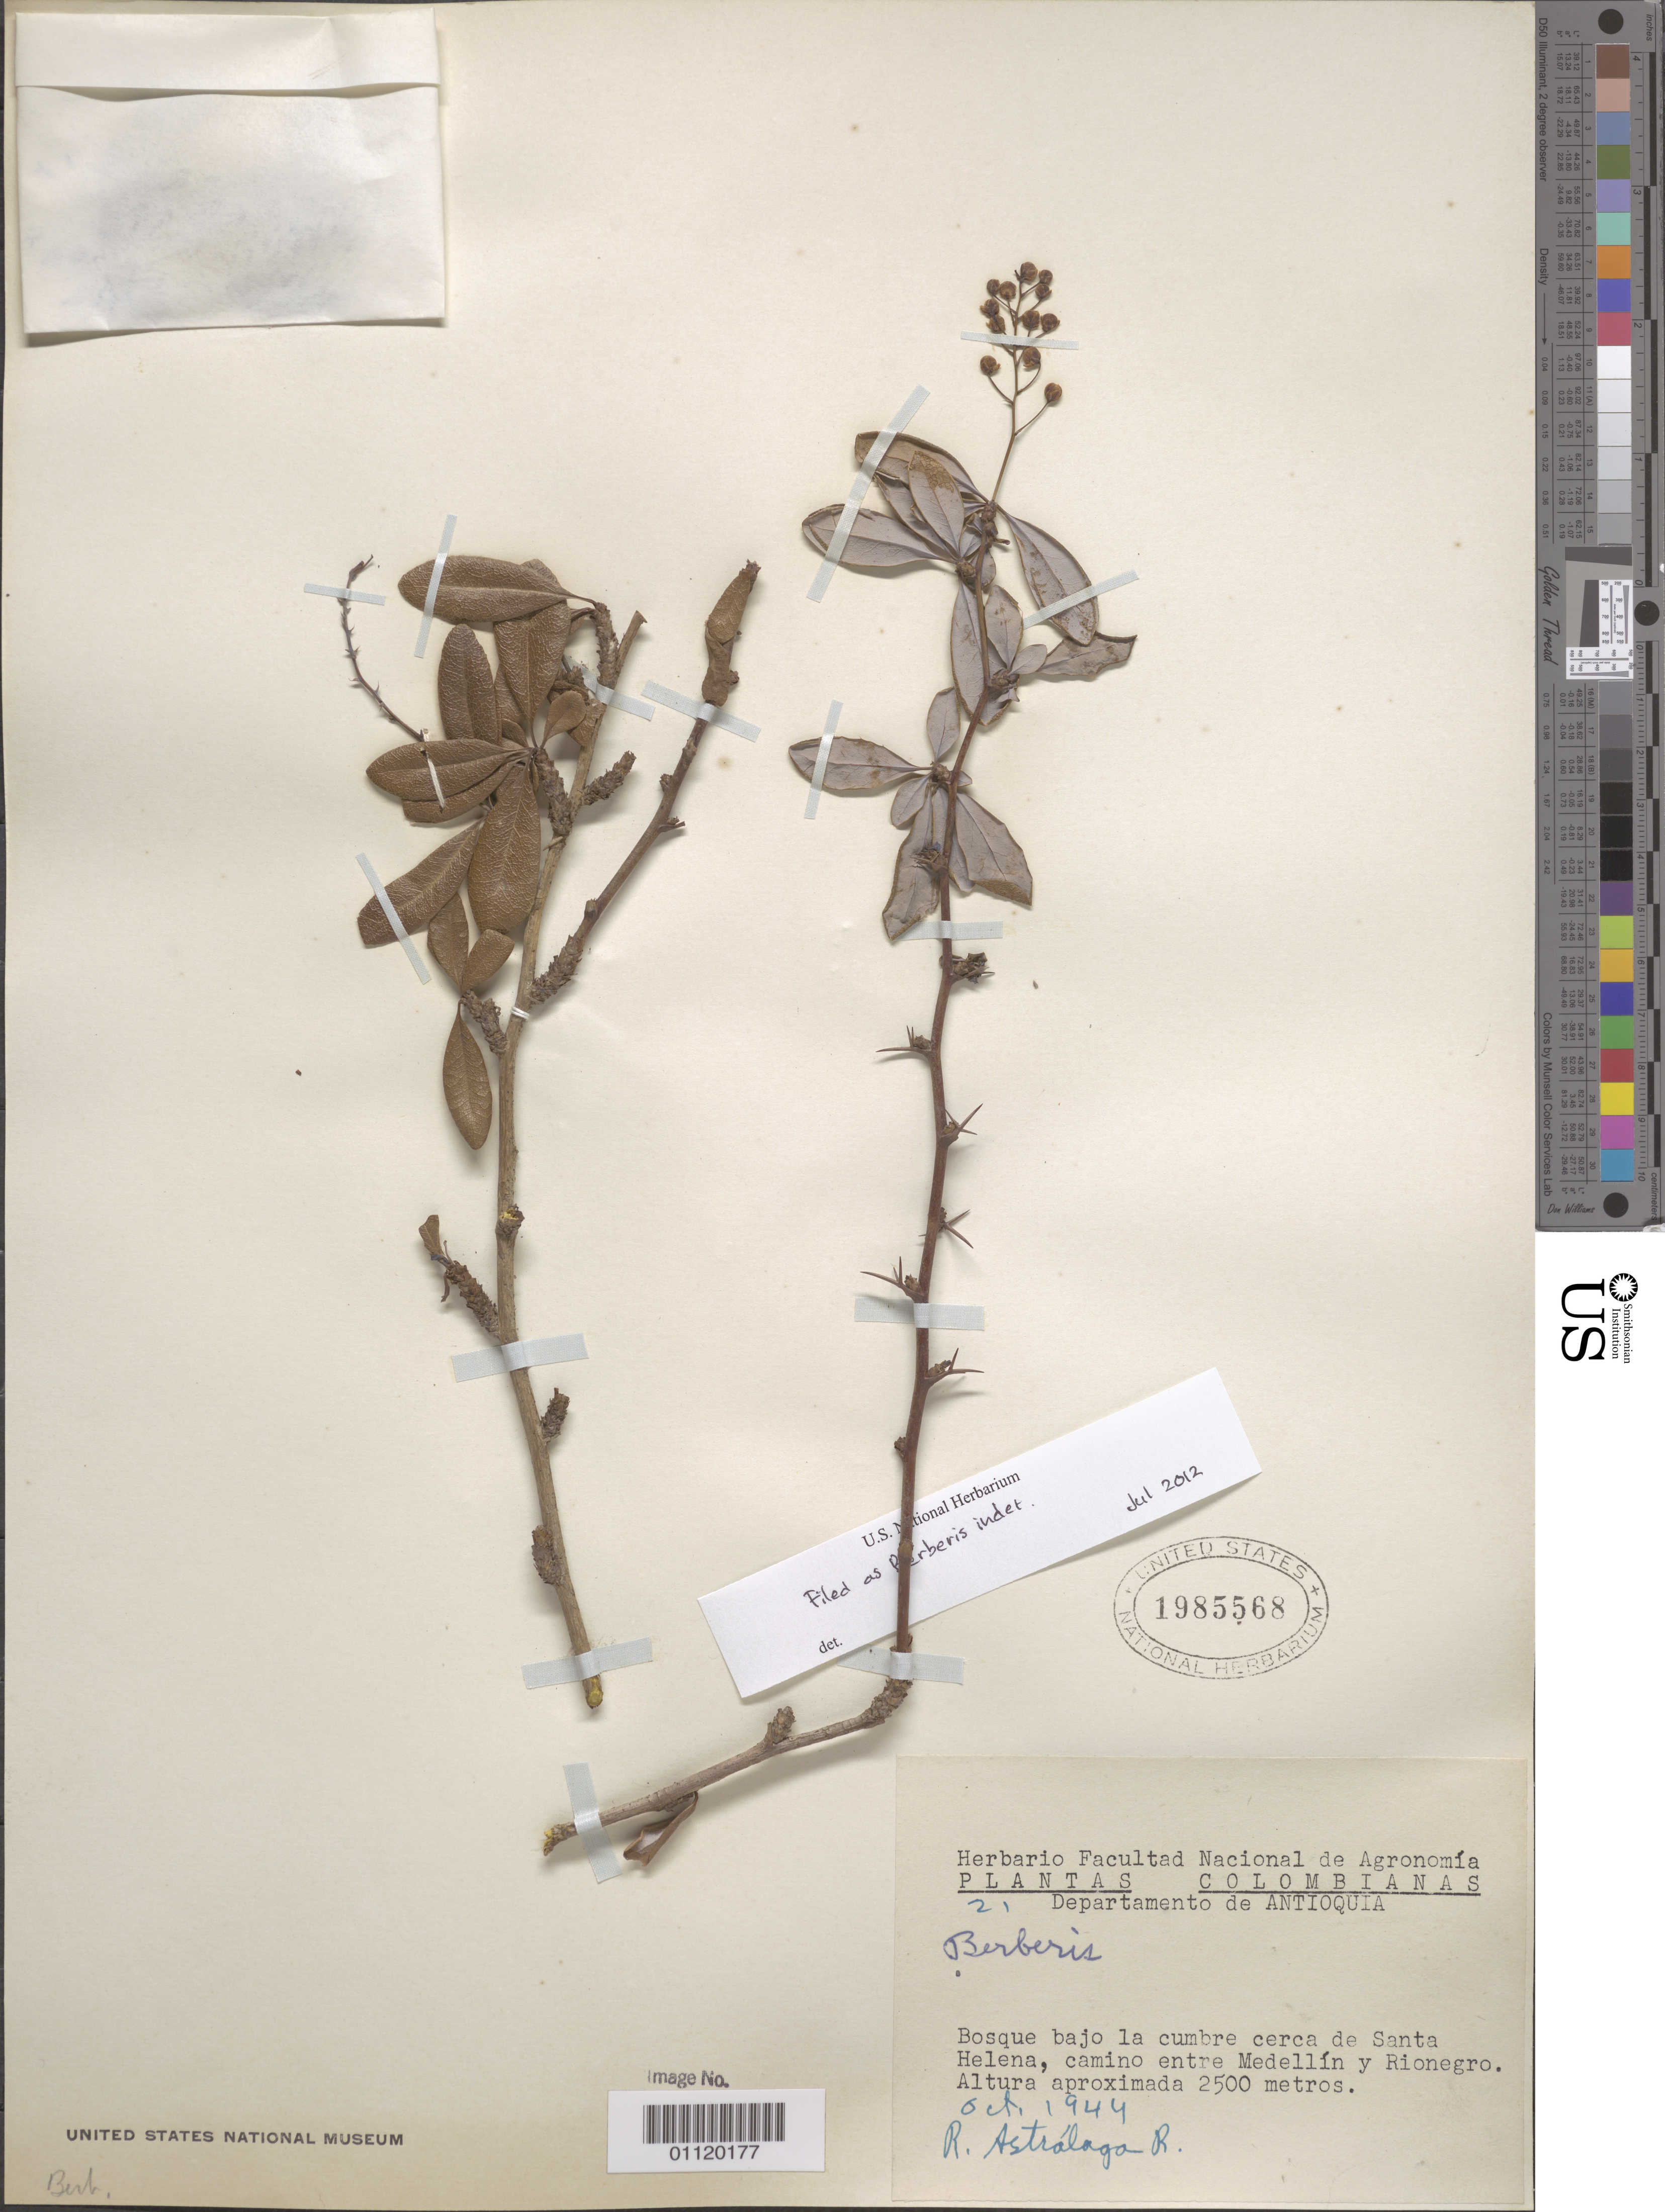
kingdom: Plantae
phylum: Tracheophyta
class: Magnoliopsida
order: Ranunculales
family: Berberidaceae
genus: Berberis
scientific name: Berberis sp.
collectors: R. Astralaga R.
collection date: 1944-10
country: Colombia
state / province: Antioquia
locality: Forest below the summit near Santa Helena, road between Medellín and Rionegro.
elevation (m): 2500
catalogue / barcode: US 1985568